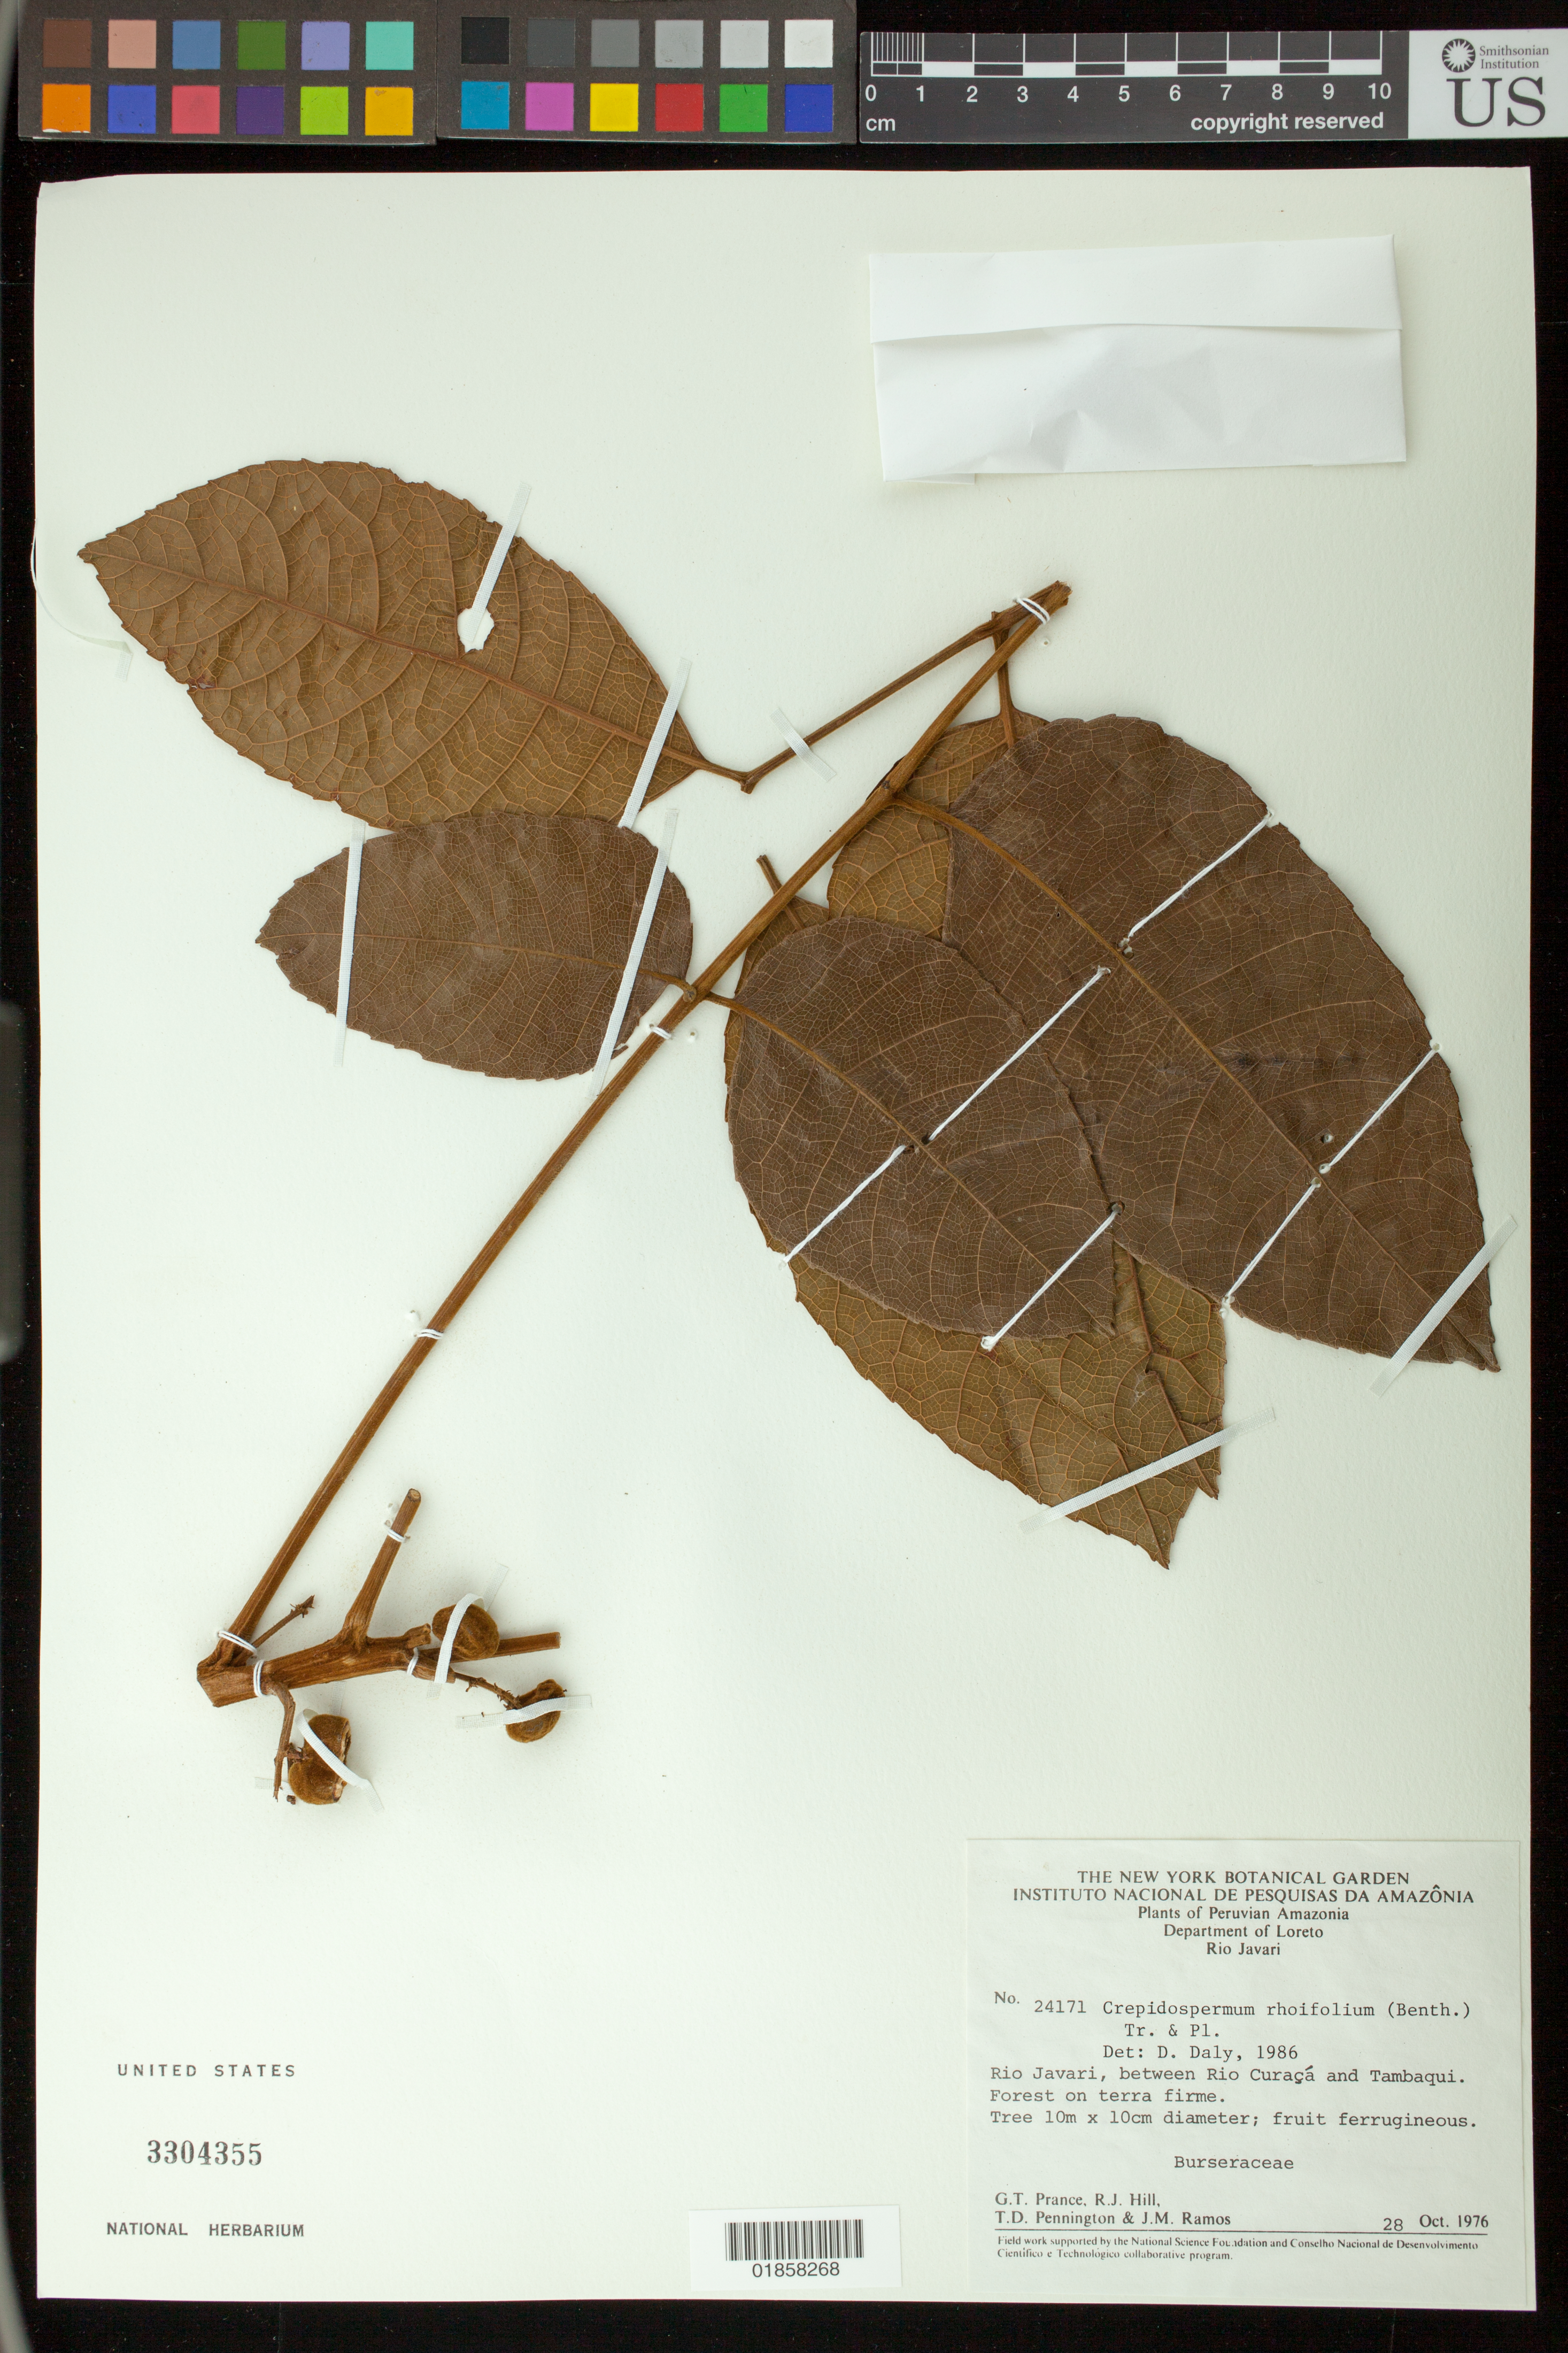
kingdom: Plantae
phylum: Tracheophyta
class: Magnoliopsida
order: Sapindales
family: Burseraceae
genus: Protium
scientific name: Protium rhoifolium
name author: (Benth.) Byng & Christenh.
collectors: G. T. Prance, R. J. Hill, T. D. Pennington & J. F. Ramos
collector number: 24171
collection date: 1976-10-28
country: Peru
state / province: Loreto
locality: Rio Javari, between Rio Curuçá and Tambaqui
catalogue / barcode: US 3304355